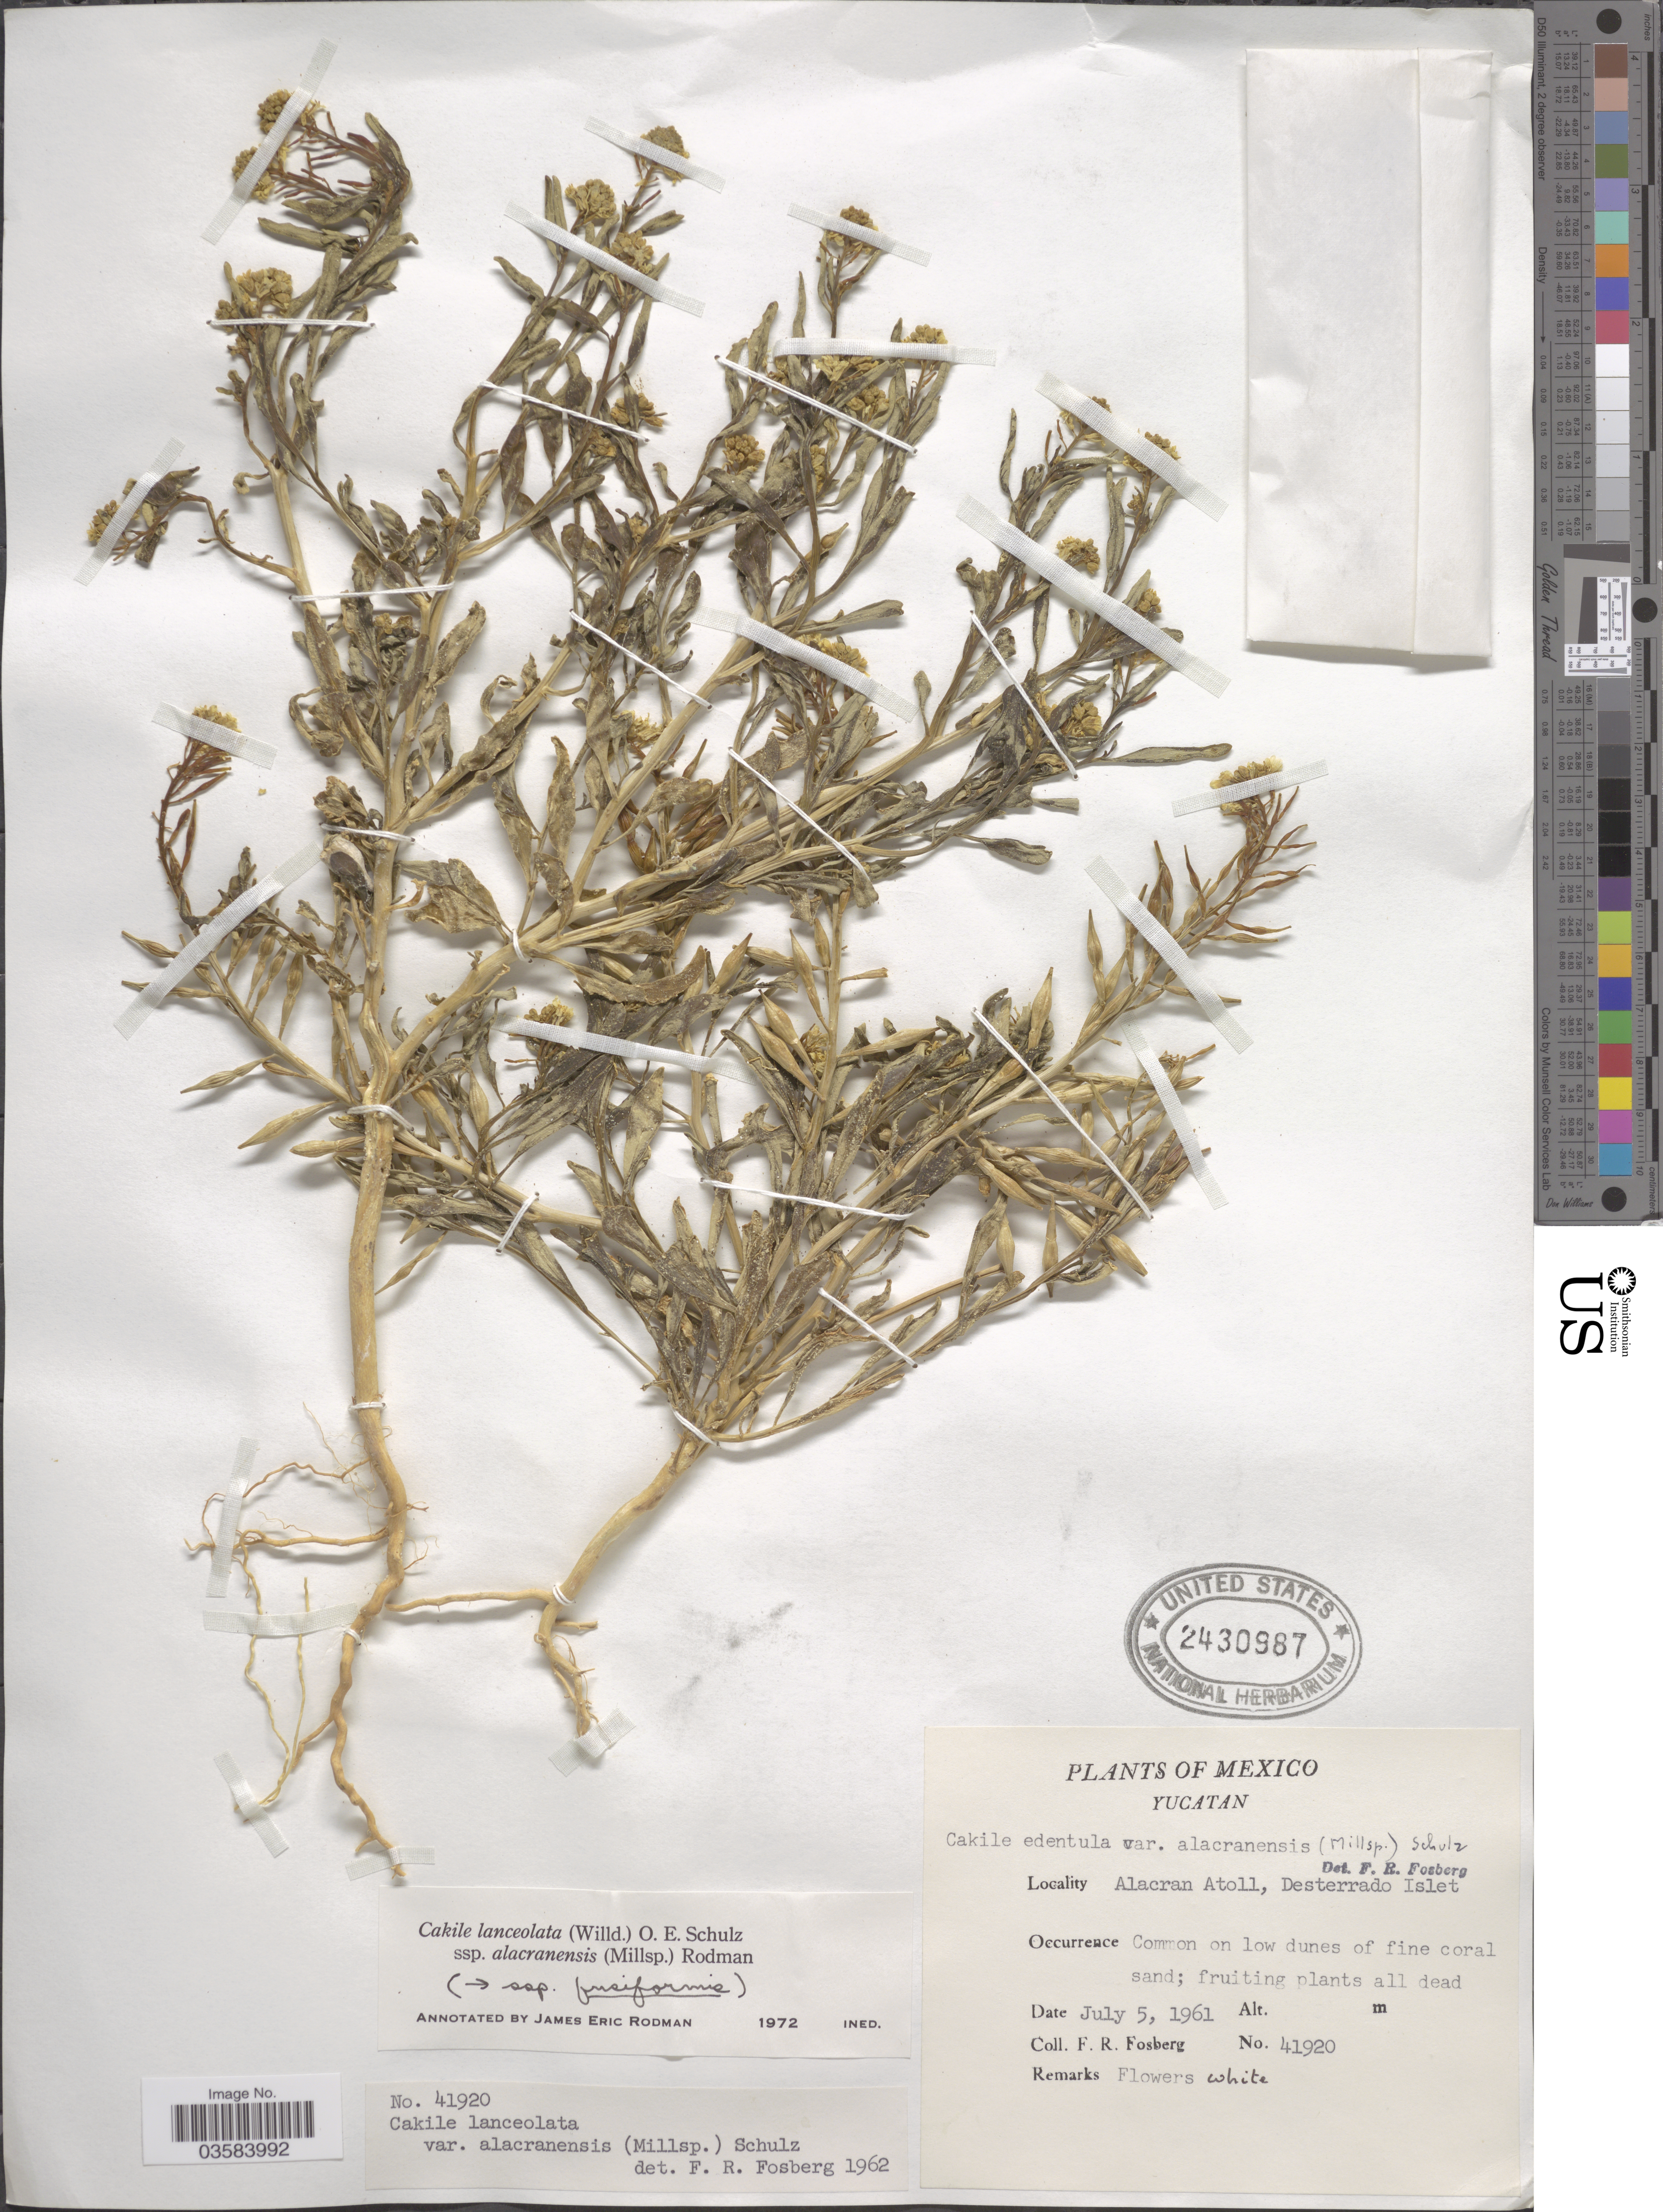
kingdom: Plantae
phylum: Tracheophyta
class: Magnoliopsida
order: Brassicales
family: Brassicaceae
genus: Cakile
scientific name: Cakile lanceolata subsp. fusiformis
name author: (Greene) Rodman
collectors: F. R. Fosberg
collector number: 41920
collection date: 1961-07-05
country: Mexico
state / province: Yucatán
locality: Alacran Atoll, Desterrado Islet.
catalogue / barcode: US 2430987